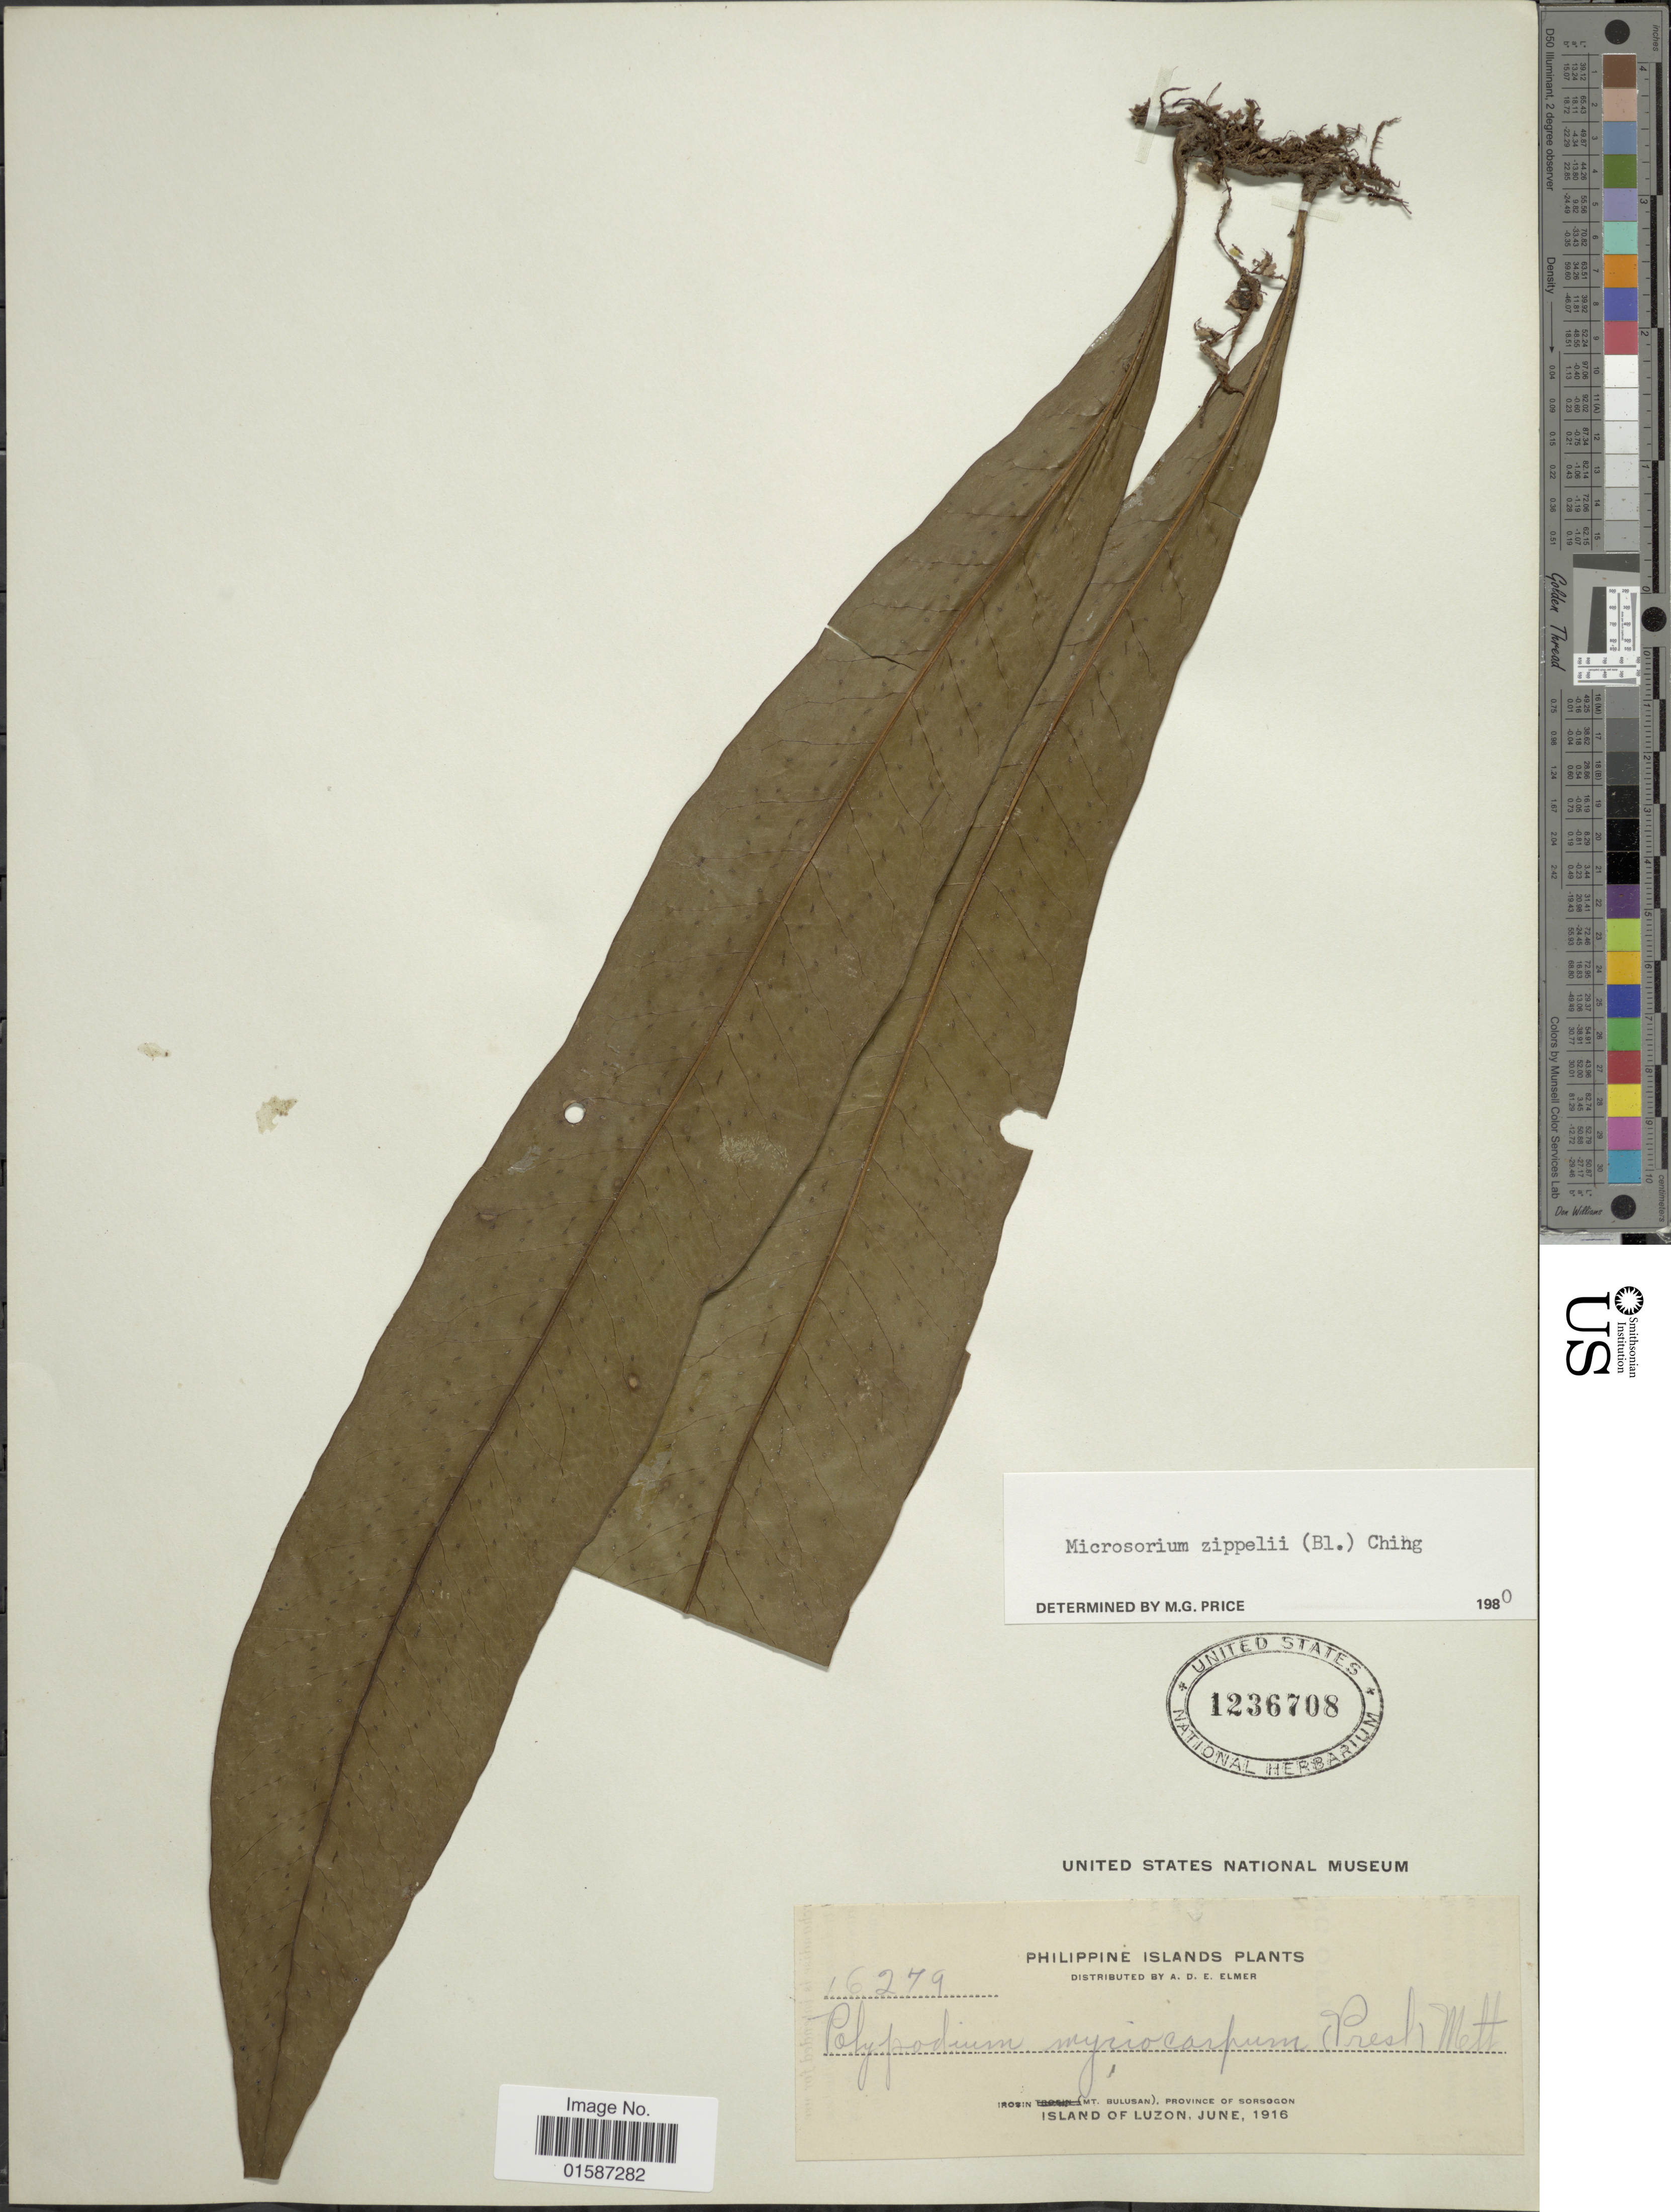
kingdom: Plantae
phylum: Tracheophyta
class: Polypodiopsida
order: Polypodiales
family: Polypodiaceae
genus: Neolepisorus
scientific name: Neolepisorus zippelii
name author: (Blume) Li S. Wang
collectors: A. D. E. Elmer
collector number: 16279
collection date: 1916-06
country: Philippines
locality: Irosin, (Mt. Bulusan), Province of Sorsogon, Island of Luzon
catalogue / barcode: US 1236708